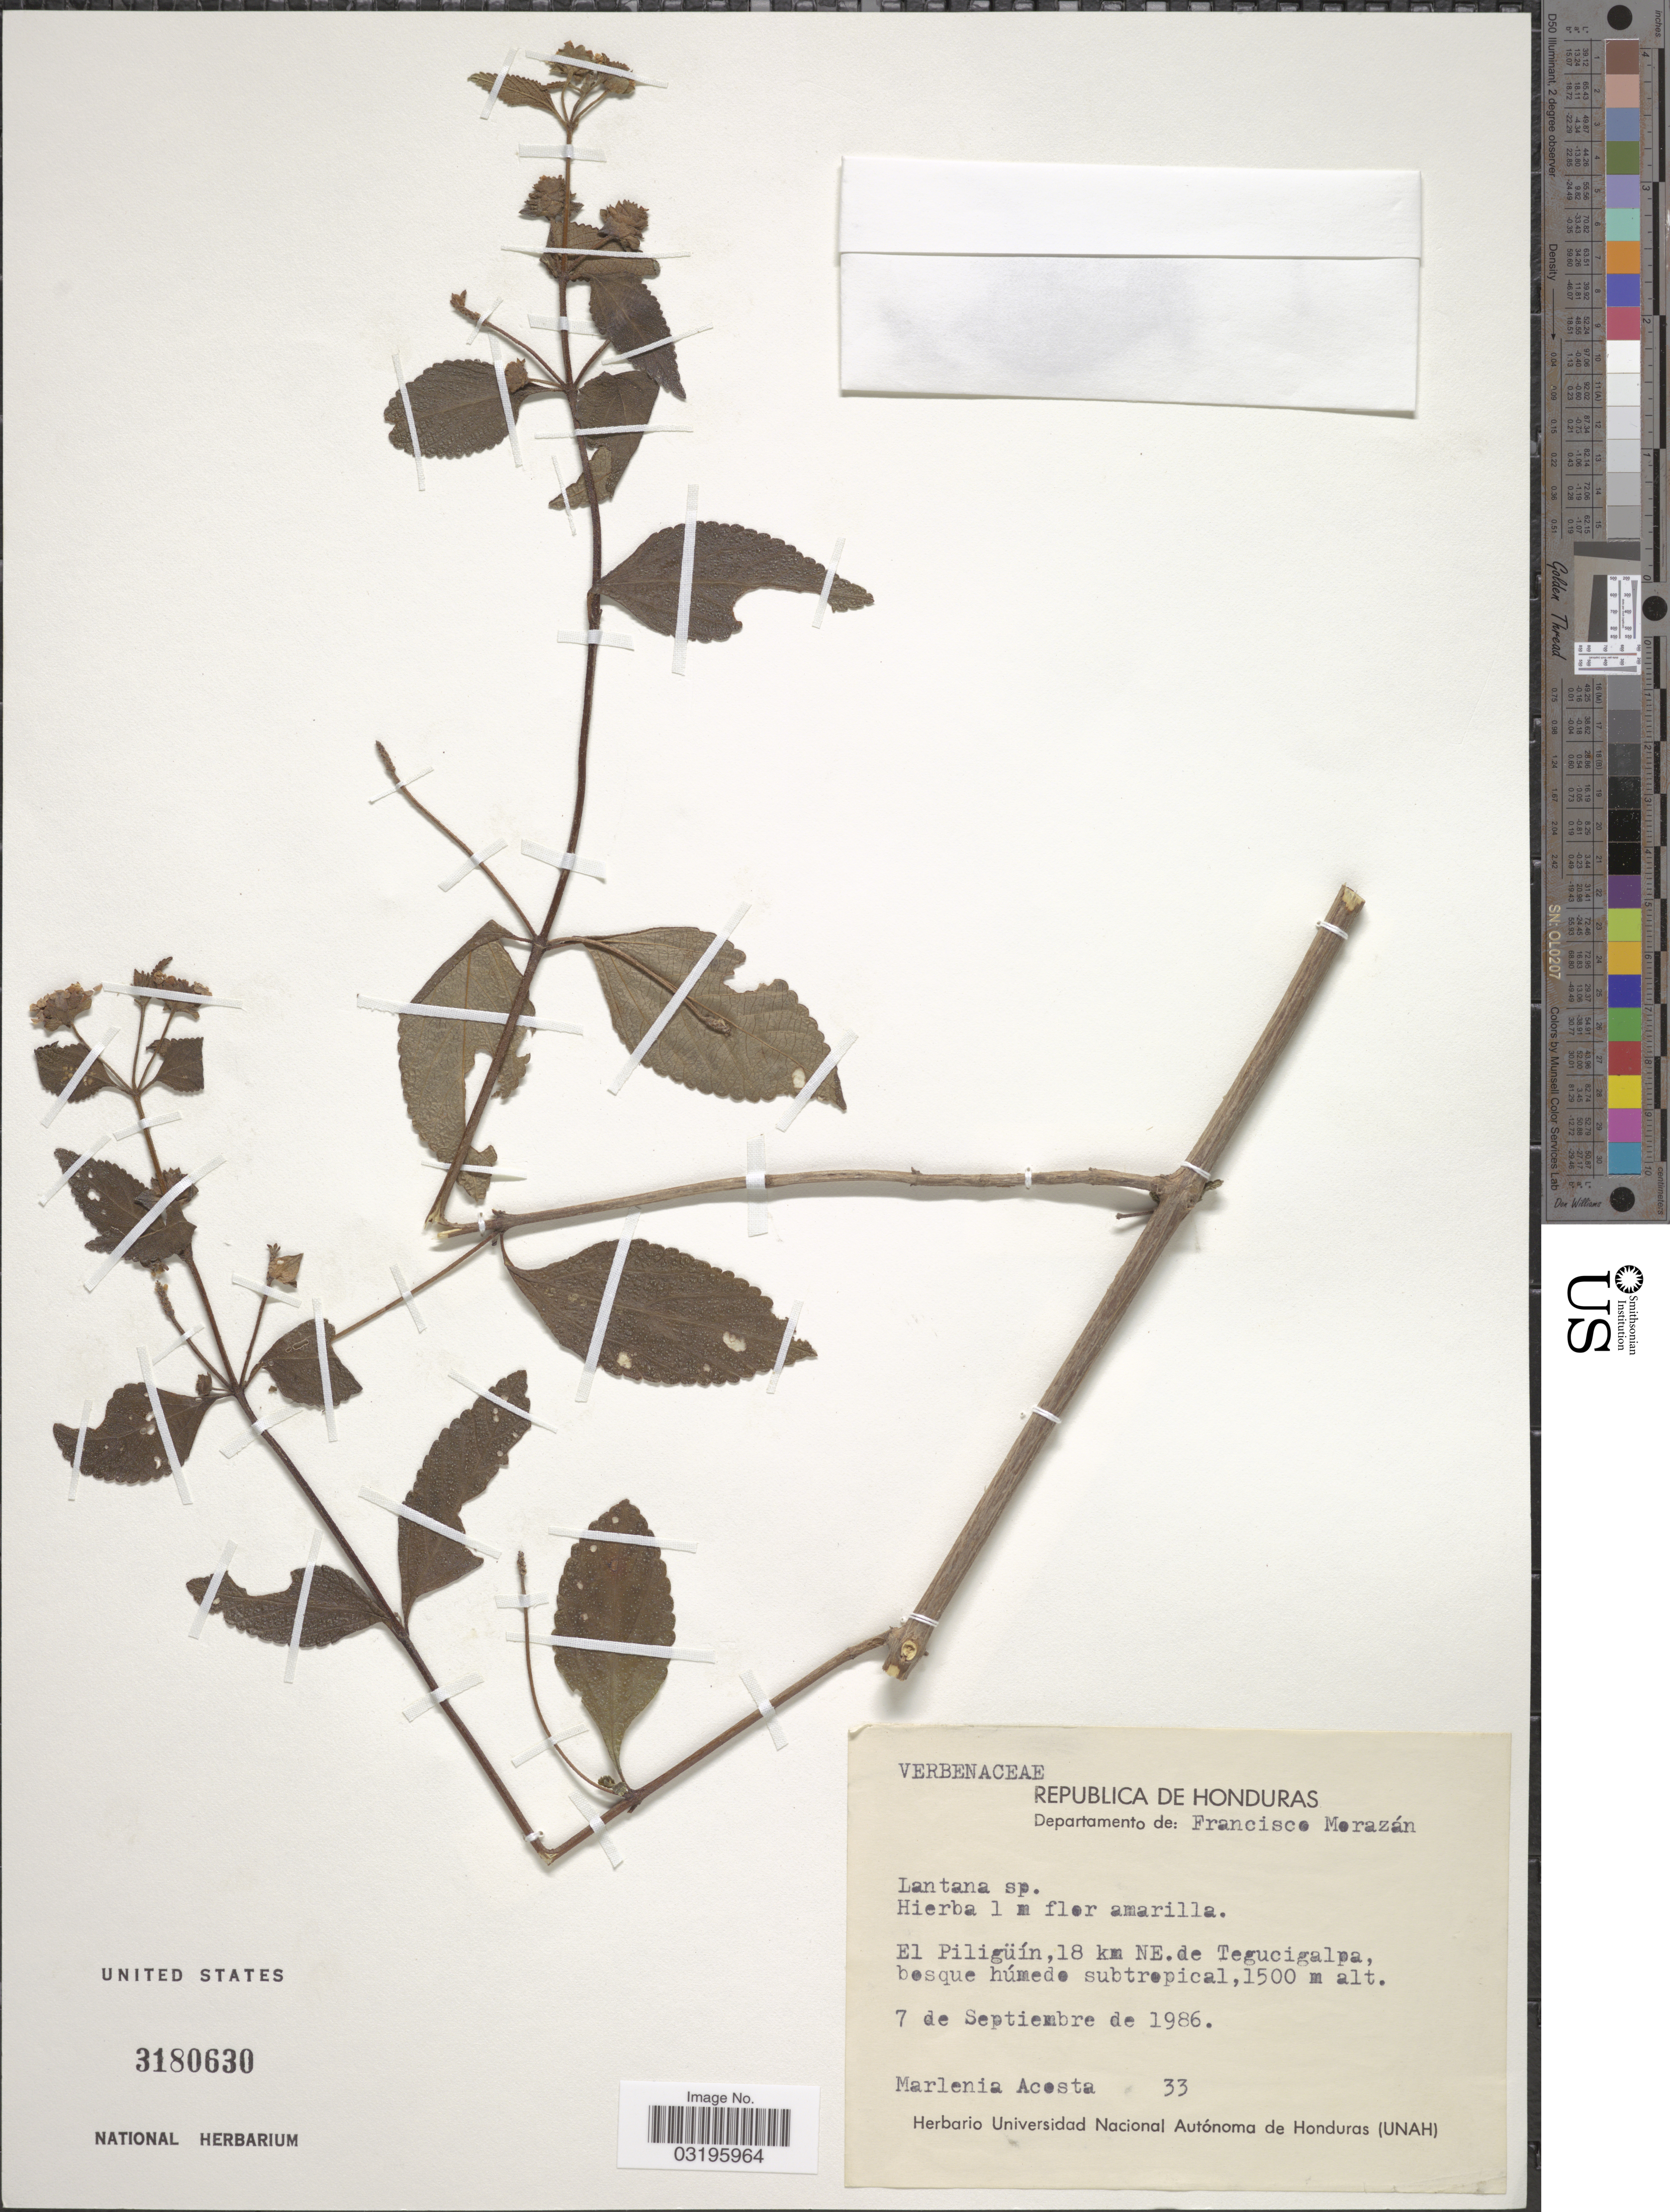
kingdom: Plantae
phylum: Tracheophyta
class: Magnoliopsida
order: Lamiales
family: Verbenaceae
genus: Lantana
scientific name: Lantana sp.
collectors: M. Acosta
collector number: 33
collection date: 1986-09-07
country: Honduras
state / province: Fco. Morazán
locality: Republica de Honduras. Departamento de: Francisco Morazán. El Piligüín, 18 km NE. de Teguicigalpa, bosque húmedo subtropical.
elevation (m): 1500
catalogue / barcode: US 3180630